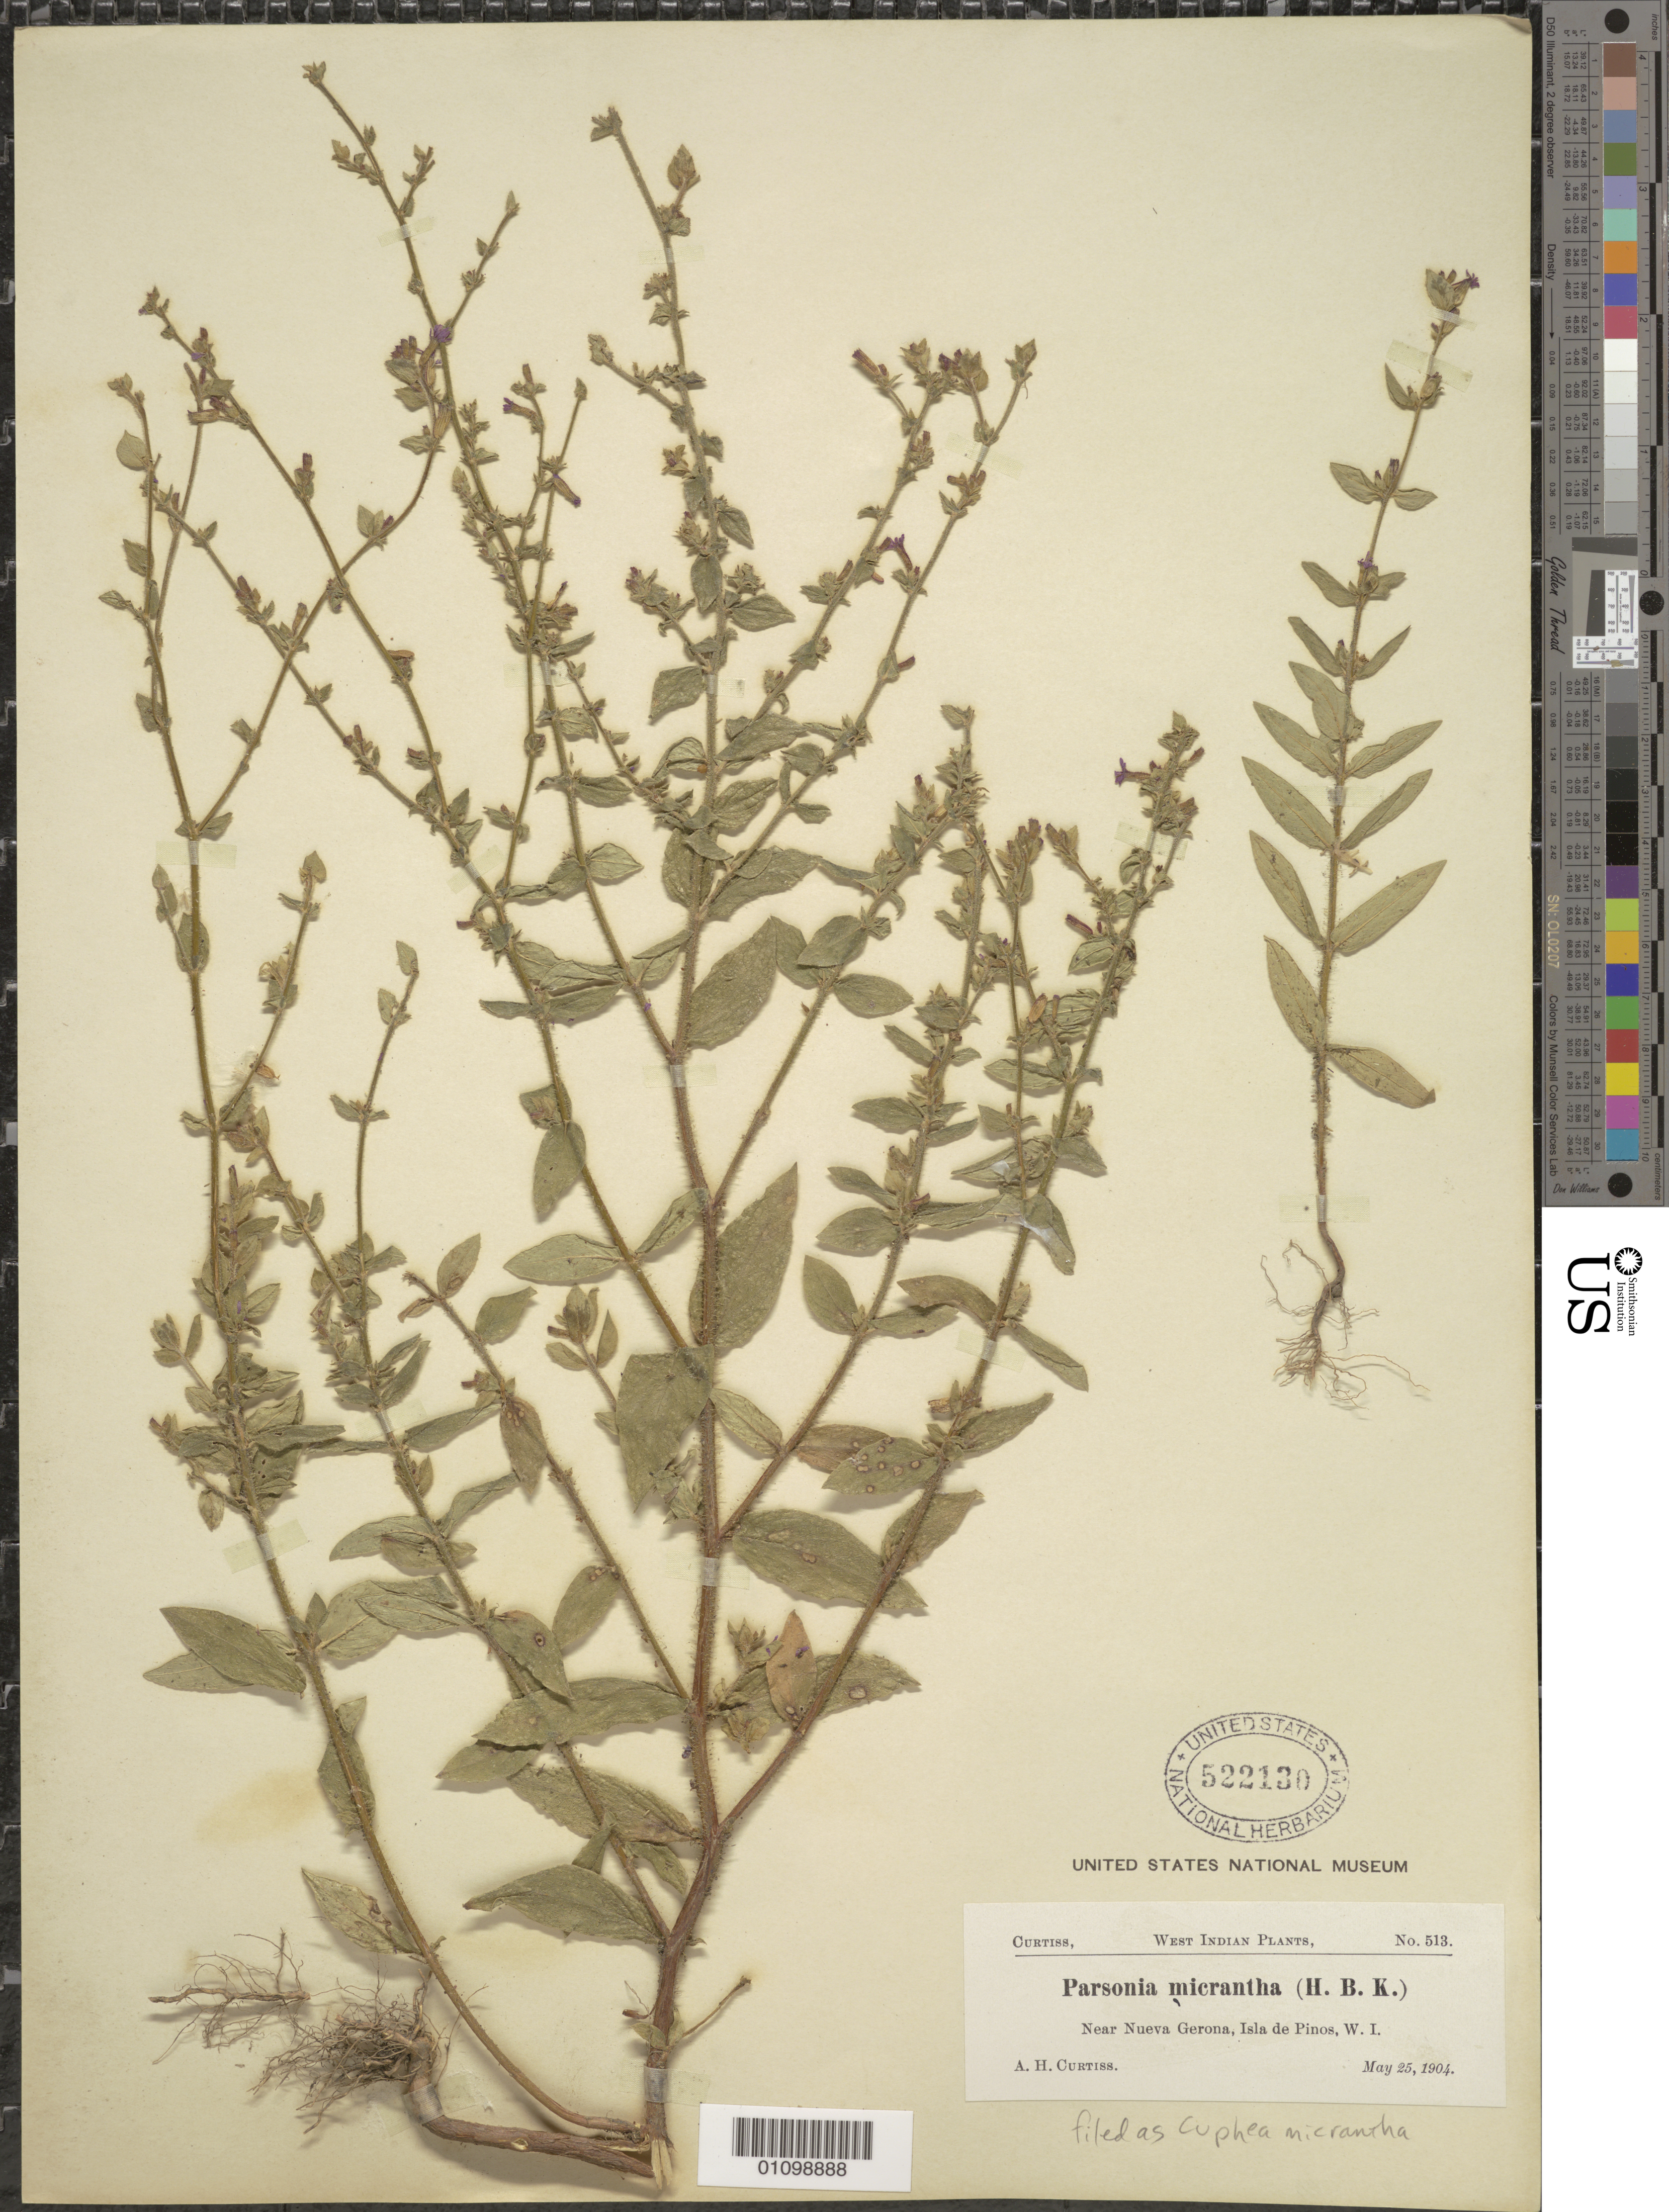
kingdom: Plantae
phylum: Tracheophyta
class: Magnoliopsida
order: Myrtales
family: Lythraceae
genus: Cuphea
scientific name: Cuphea micrantha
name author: Kunth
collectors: A. H. Curtiss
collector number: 513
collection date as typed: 25 May 1904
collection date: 1904-05-25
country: Cuba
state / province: Isla de La Juventud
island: Isla de la Juventud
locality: Isle of Pines, Near Nueva Gerona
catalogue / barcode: US 522130